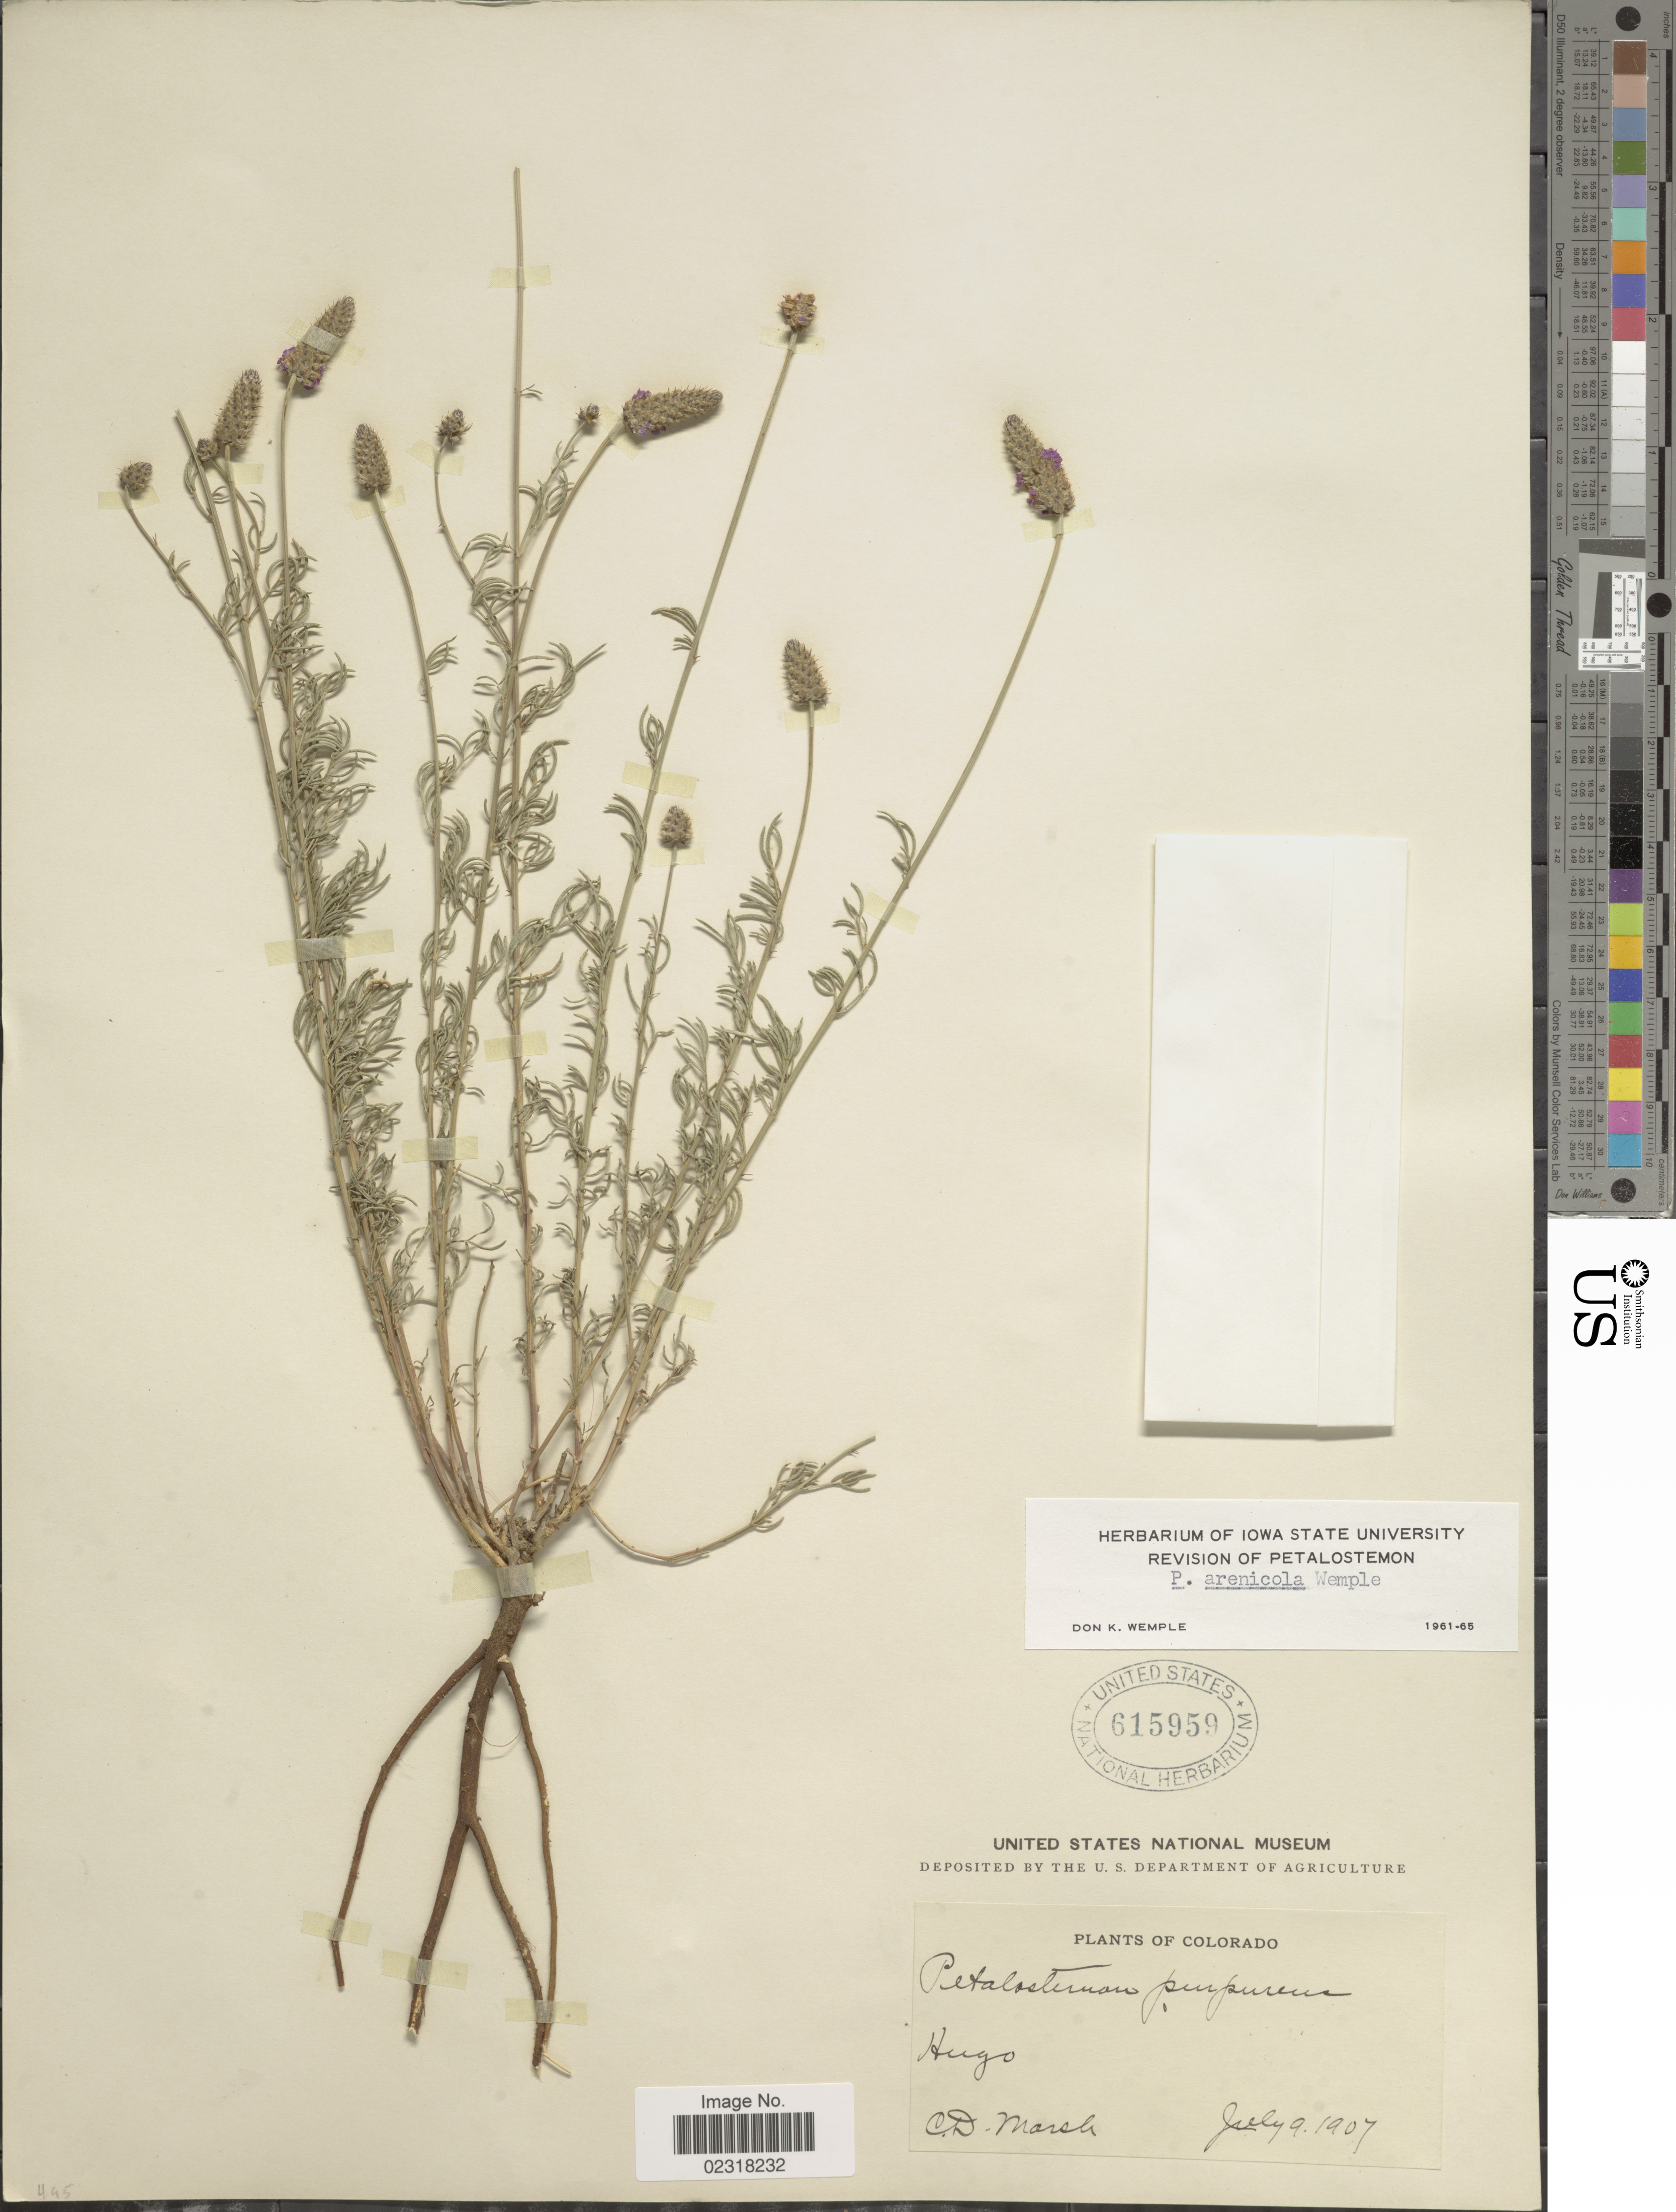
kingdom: Plantae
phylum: Tracheophyta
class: Magnoliopsida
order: Fabales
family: Fabaceae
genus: Dalea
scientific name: Dalea purpurea var. arenicola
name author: (Wemple) Barneby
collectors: C. D. Marsh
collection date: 1907-07-09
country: United States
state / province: Colorado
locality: Hugo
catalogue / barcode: US 615959